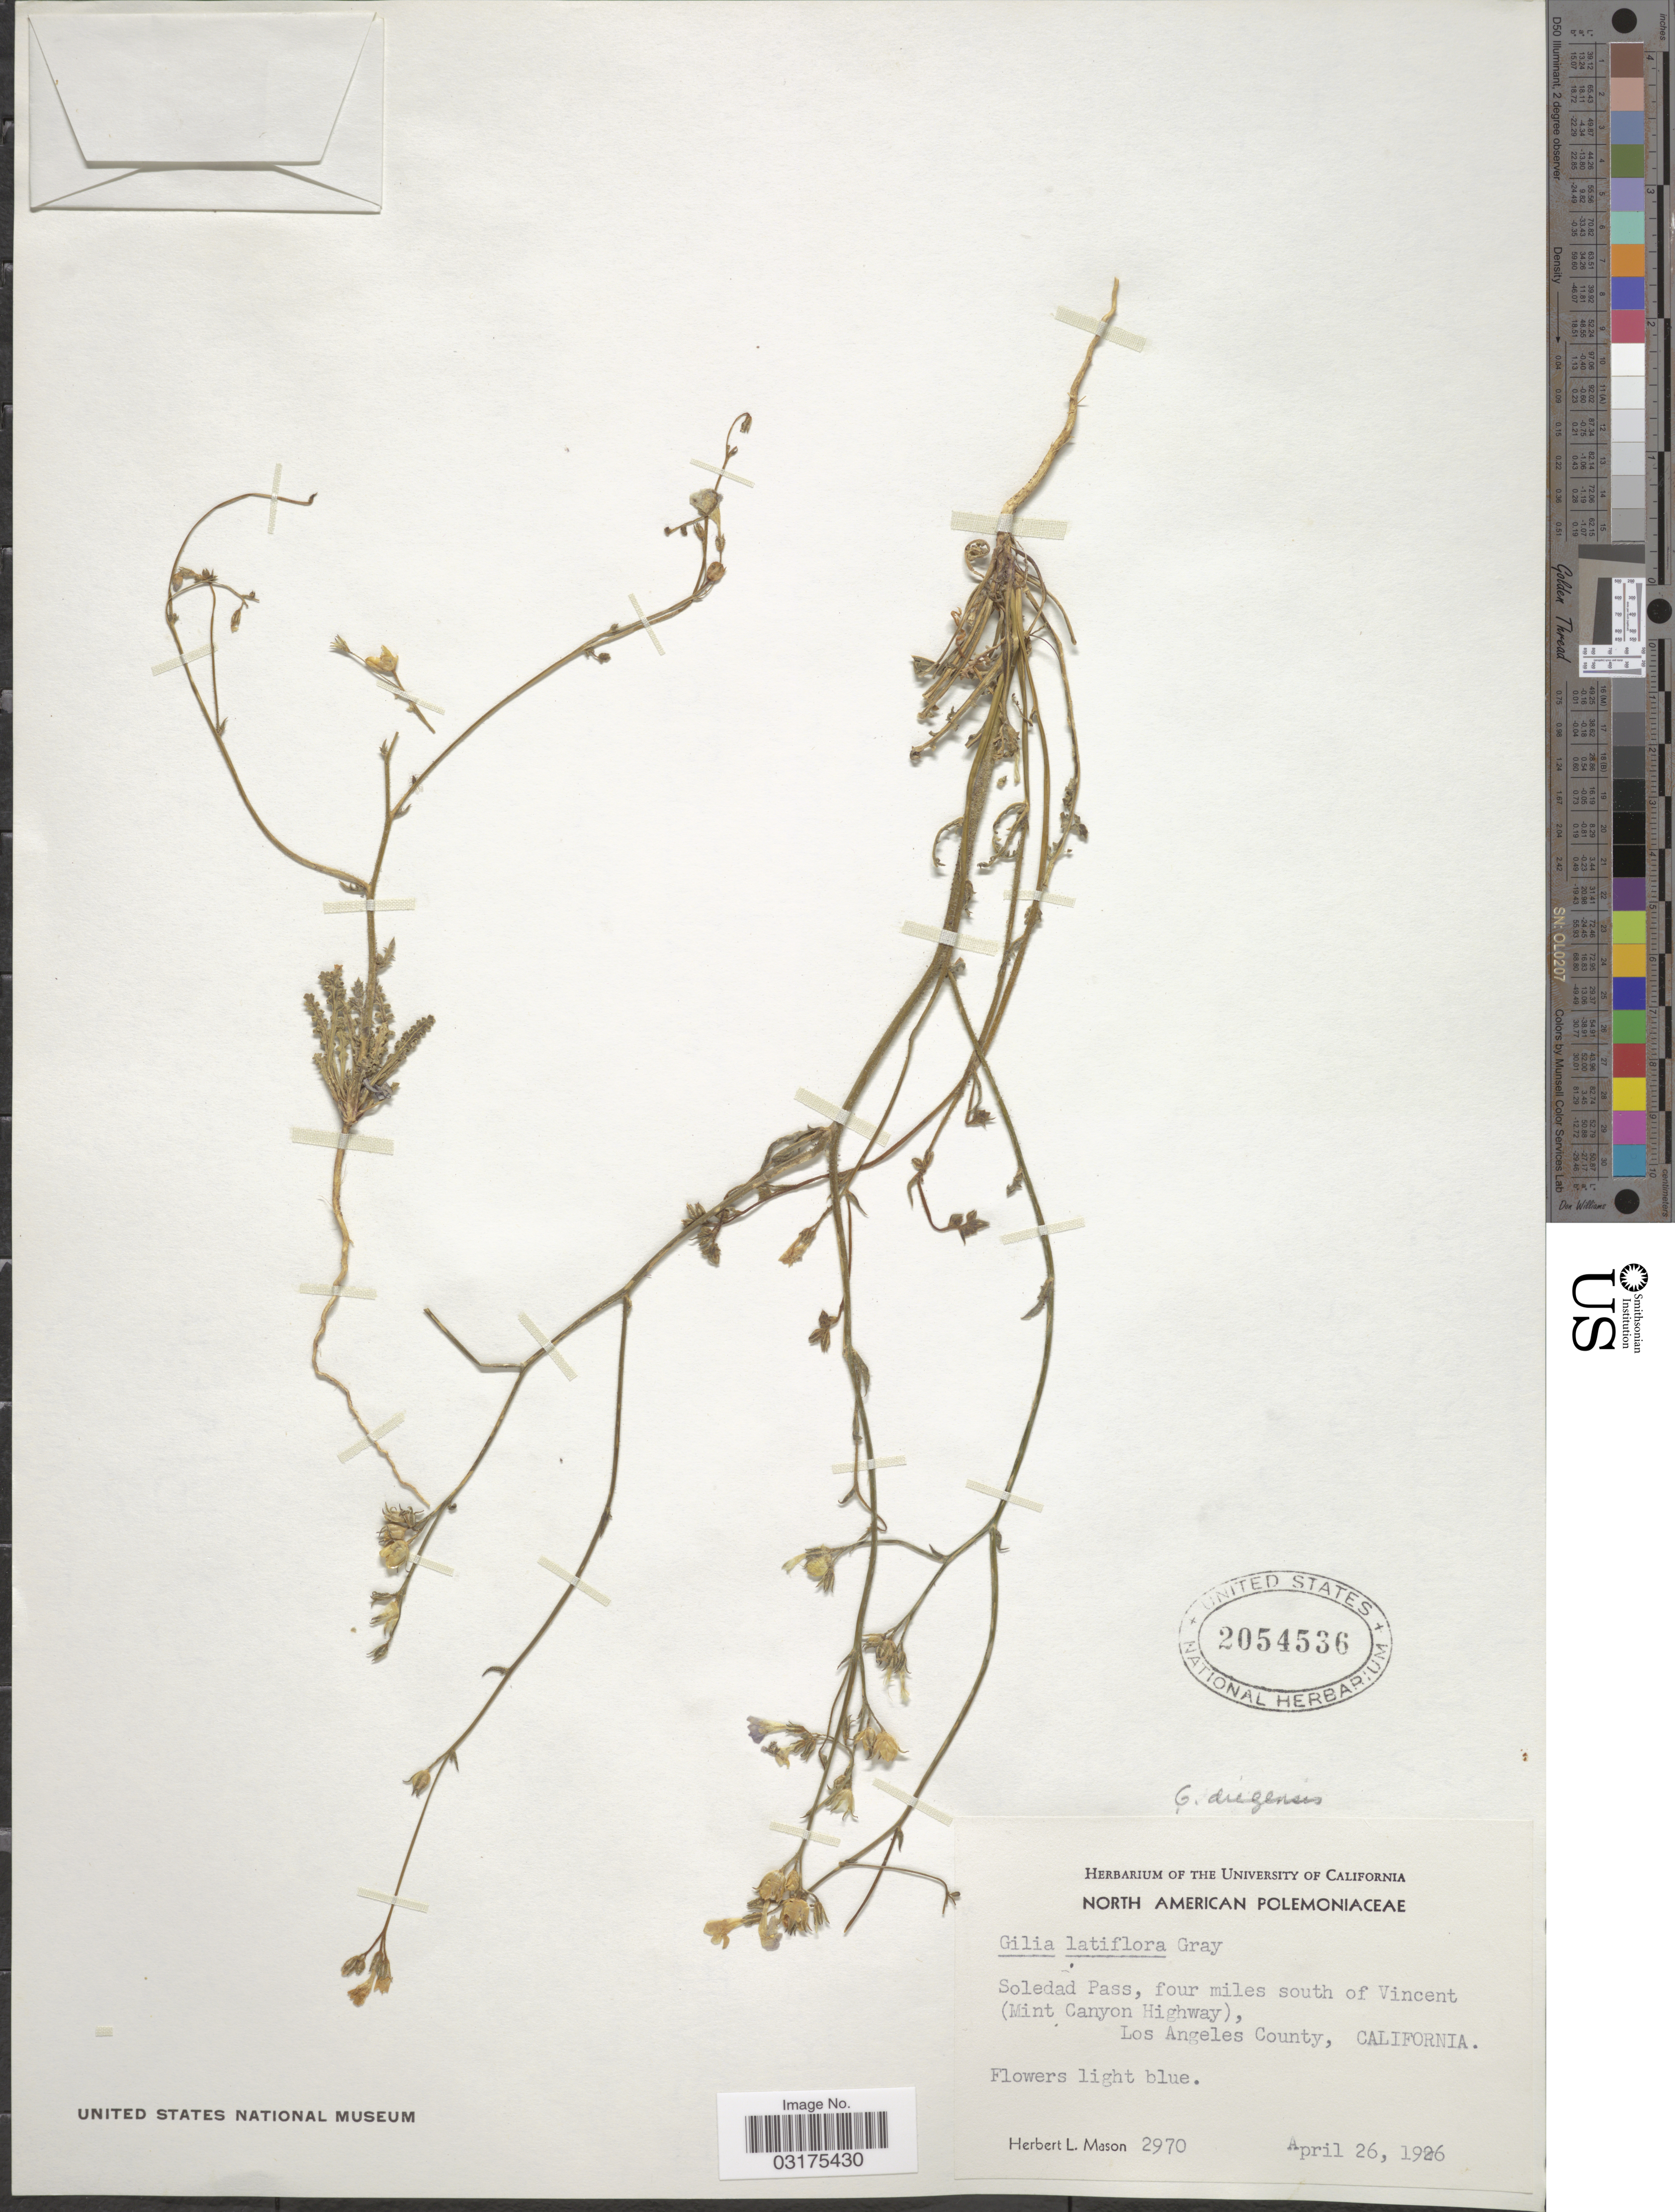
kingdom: Plantae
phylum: Tracheophyta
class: Magnoliopsida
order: Ericales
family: Polemoniaceae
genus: Gilia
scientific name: Gilia diegensis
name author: (Munz) A.D. Grant & V.E. Grant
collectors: H. L. Mason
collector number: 2970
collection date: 1926-04-26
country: United States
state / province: California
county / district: Los Angeles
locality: Soledad pass, four miles south of Vincent (Mint Canyon Highway), Los Angeles County, California.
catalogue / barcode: US 2054536